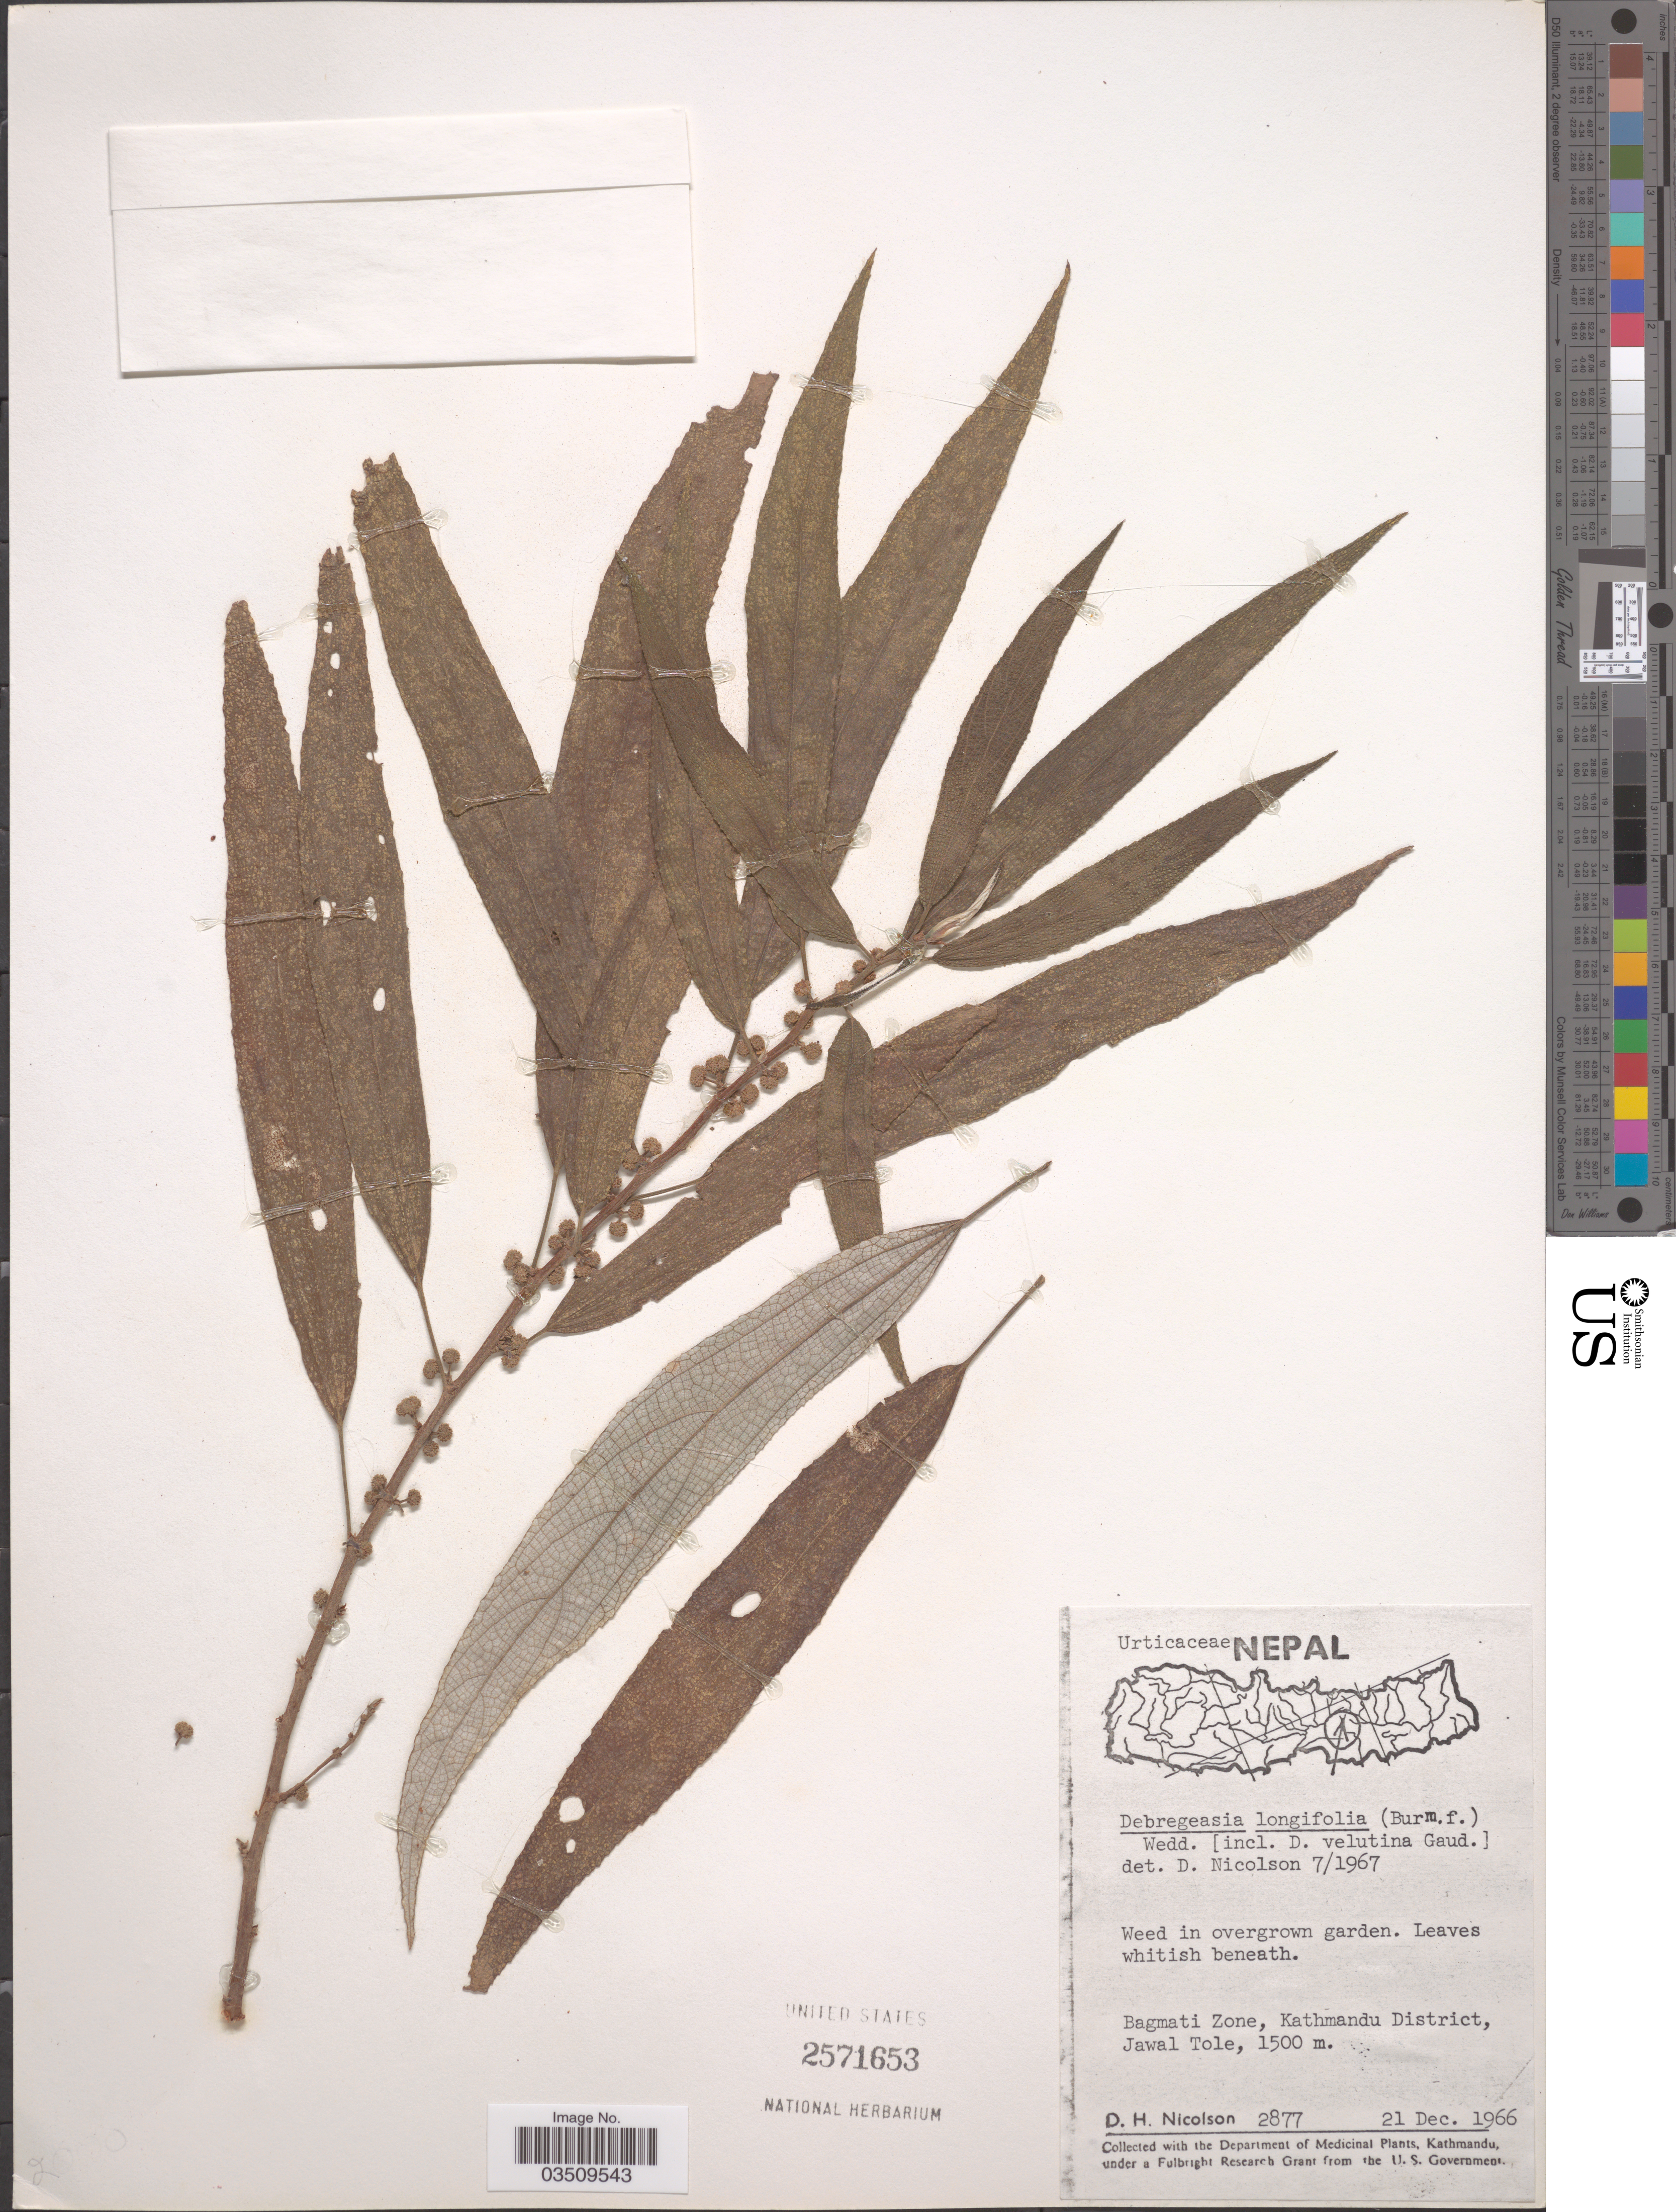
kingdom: Plantae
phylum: Tracheophyta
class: Magnoliopsida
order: Rosales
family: Urticaceae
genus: Debregeasia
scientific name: Debregeasia longifolia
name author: (Burm. f.) Wedd.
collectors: D. H. Nicolson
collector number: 2877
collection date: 1966-12-21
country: Nepal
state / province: Bagmati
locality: Bagmati Zone, Kathmandu District. Jawal Tole.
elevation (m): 1500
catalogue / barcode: US 2571653